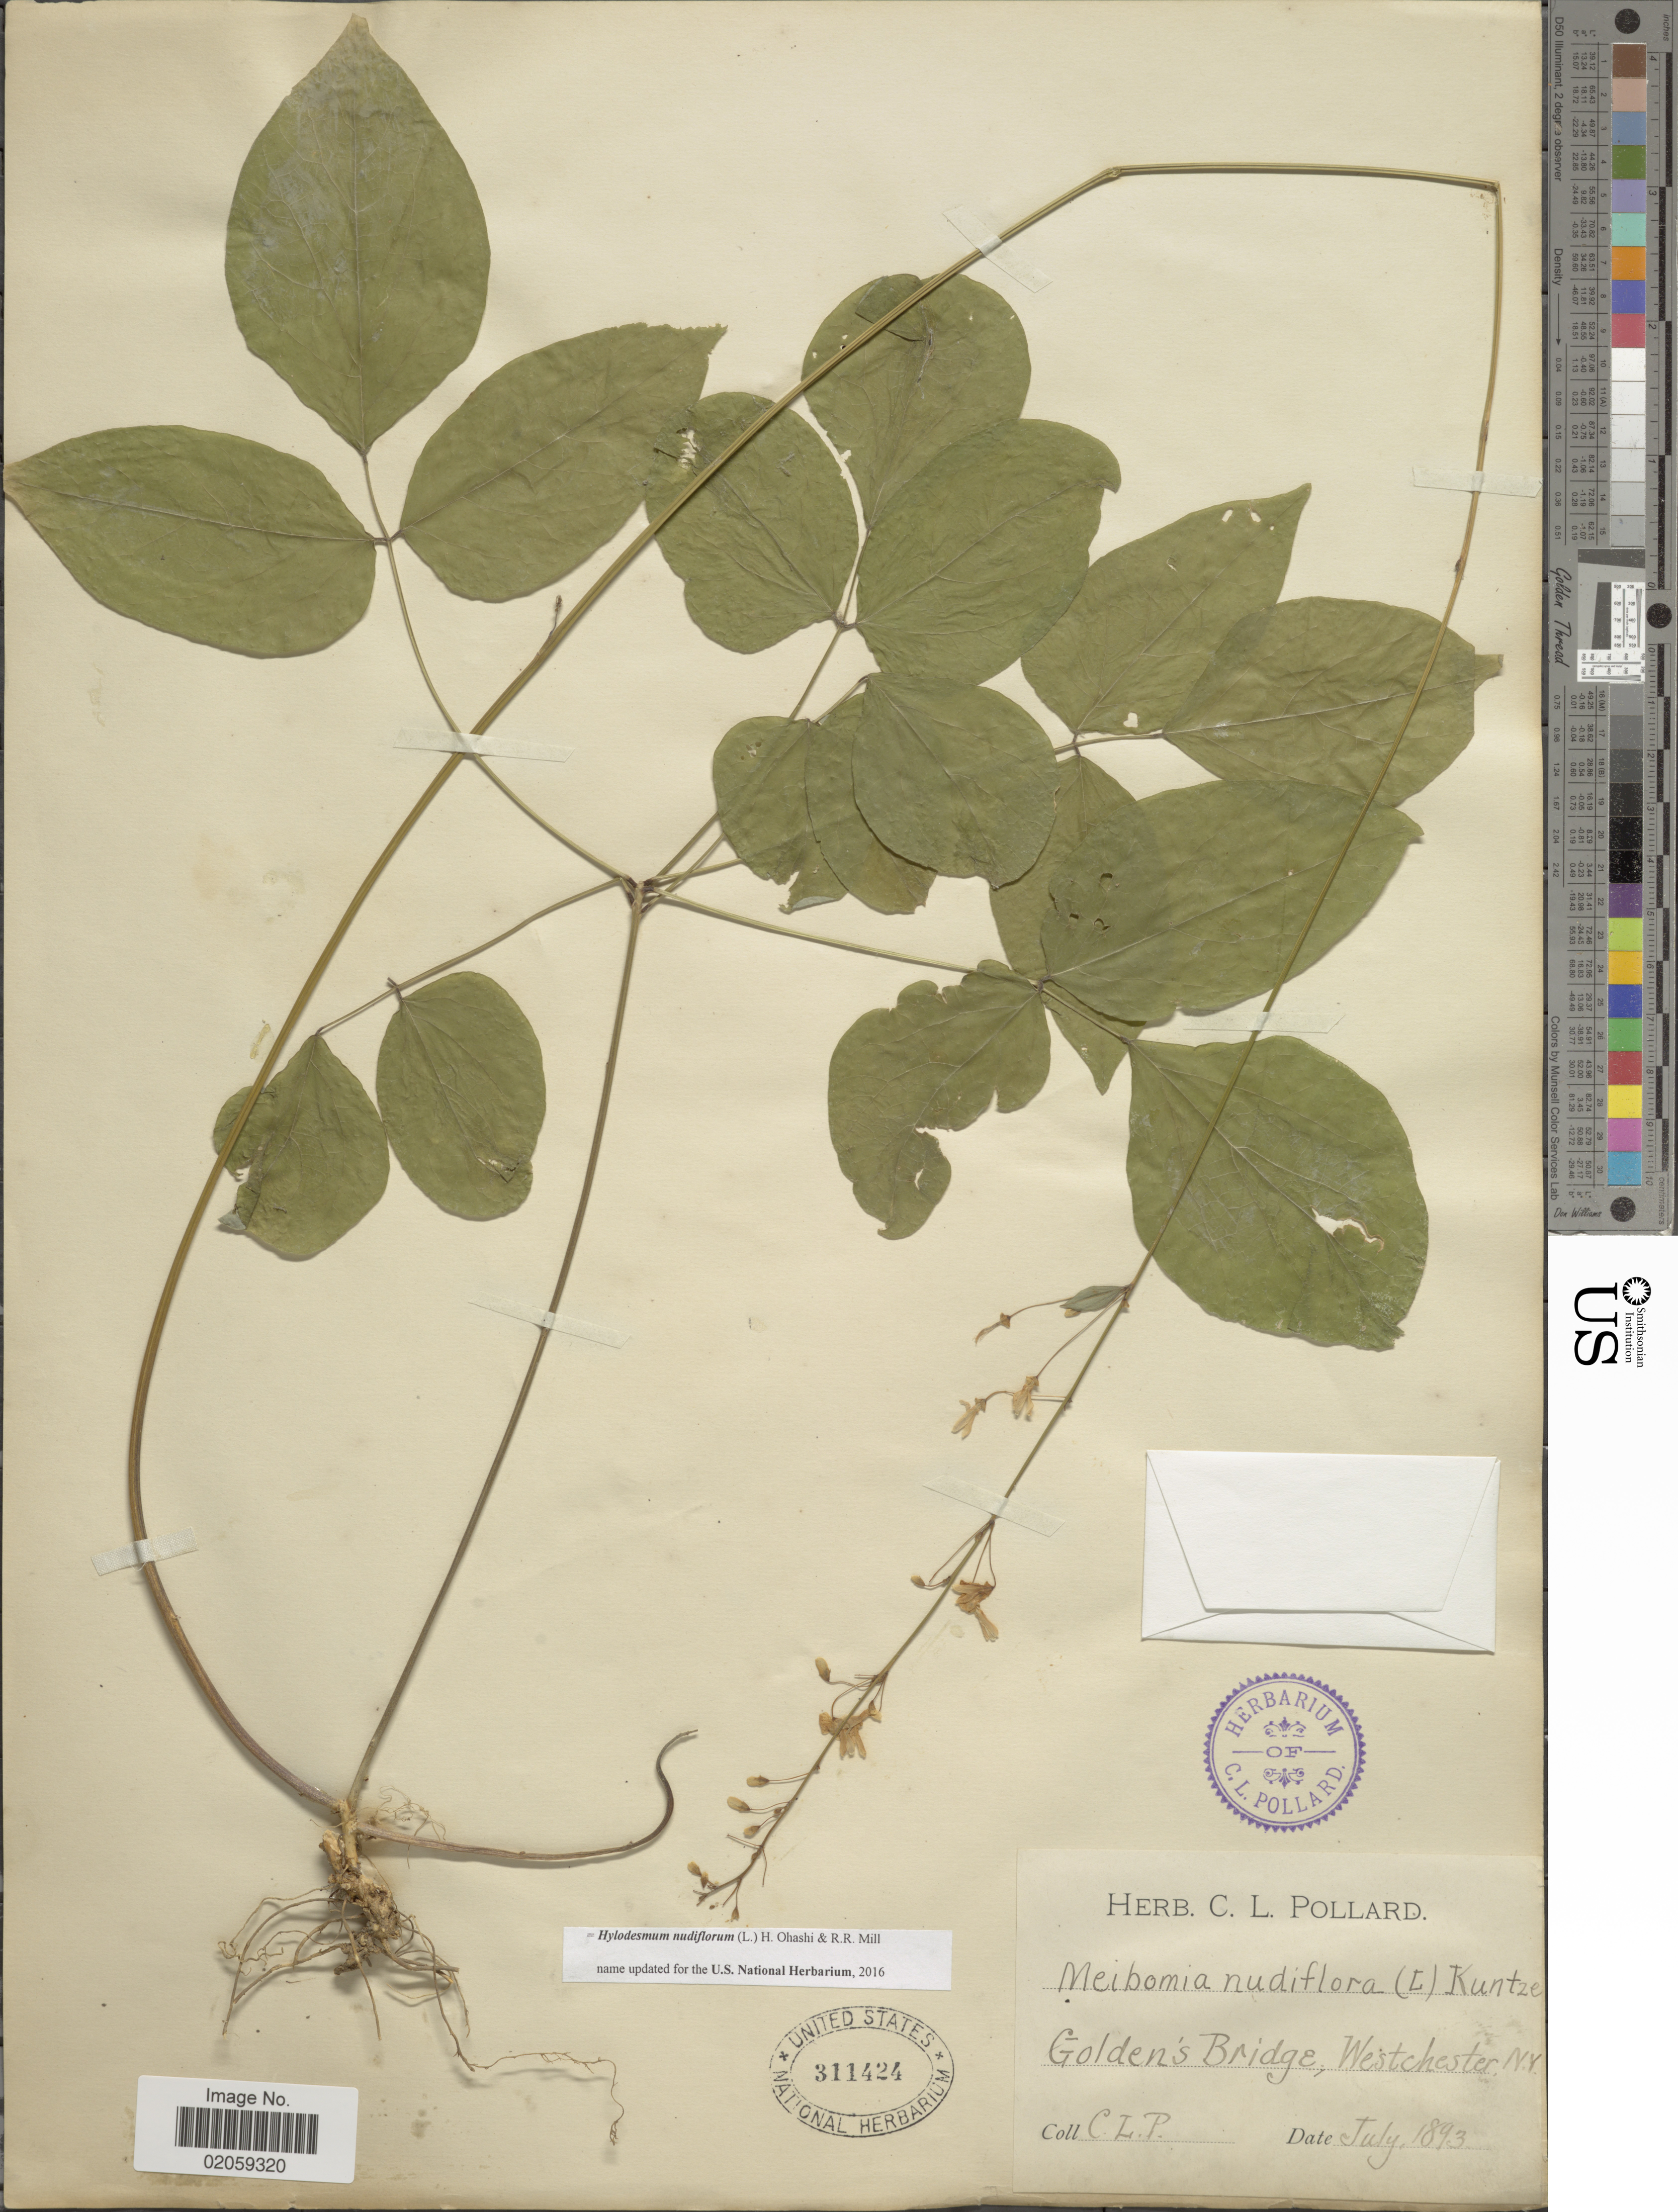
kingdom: Plantae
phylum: Tracheophyta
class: Magnoliopsida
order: Fabales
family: Fabaceae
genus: Hylodesmum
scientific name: Hylodesmum nudiflorum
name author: (L.) H. Ohashi & R.R. Mill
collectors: C. L. Pollard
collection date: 1893-07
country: United States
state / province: New York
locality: Golden's Bridge, Westchester, N.Y.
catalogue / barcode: US 311424